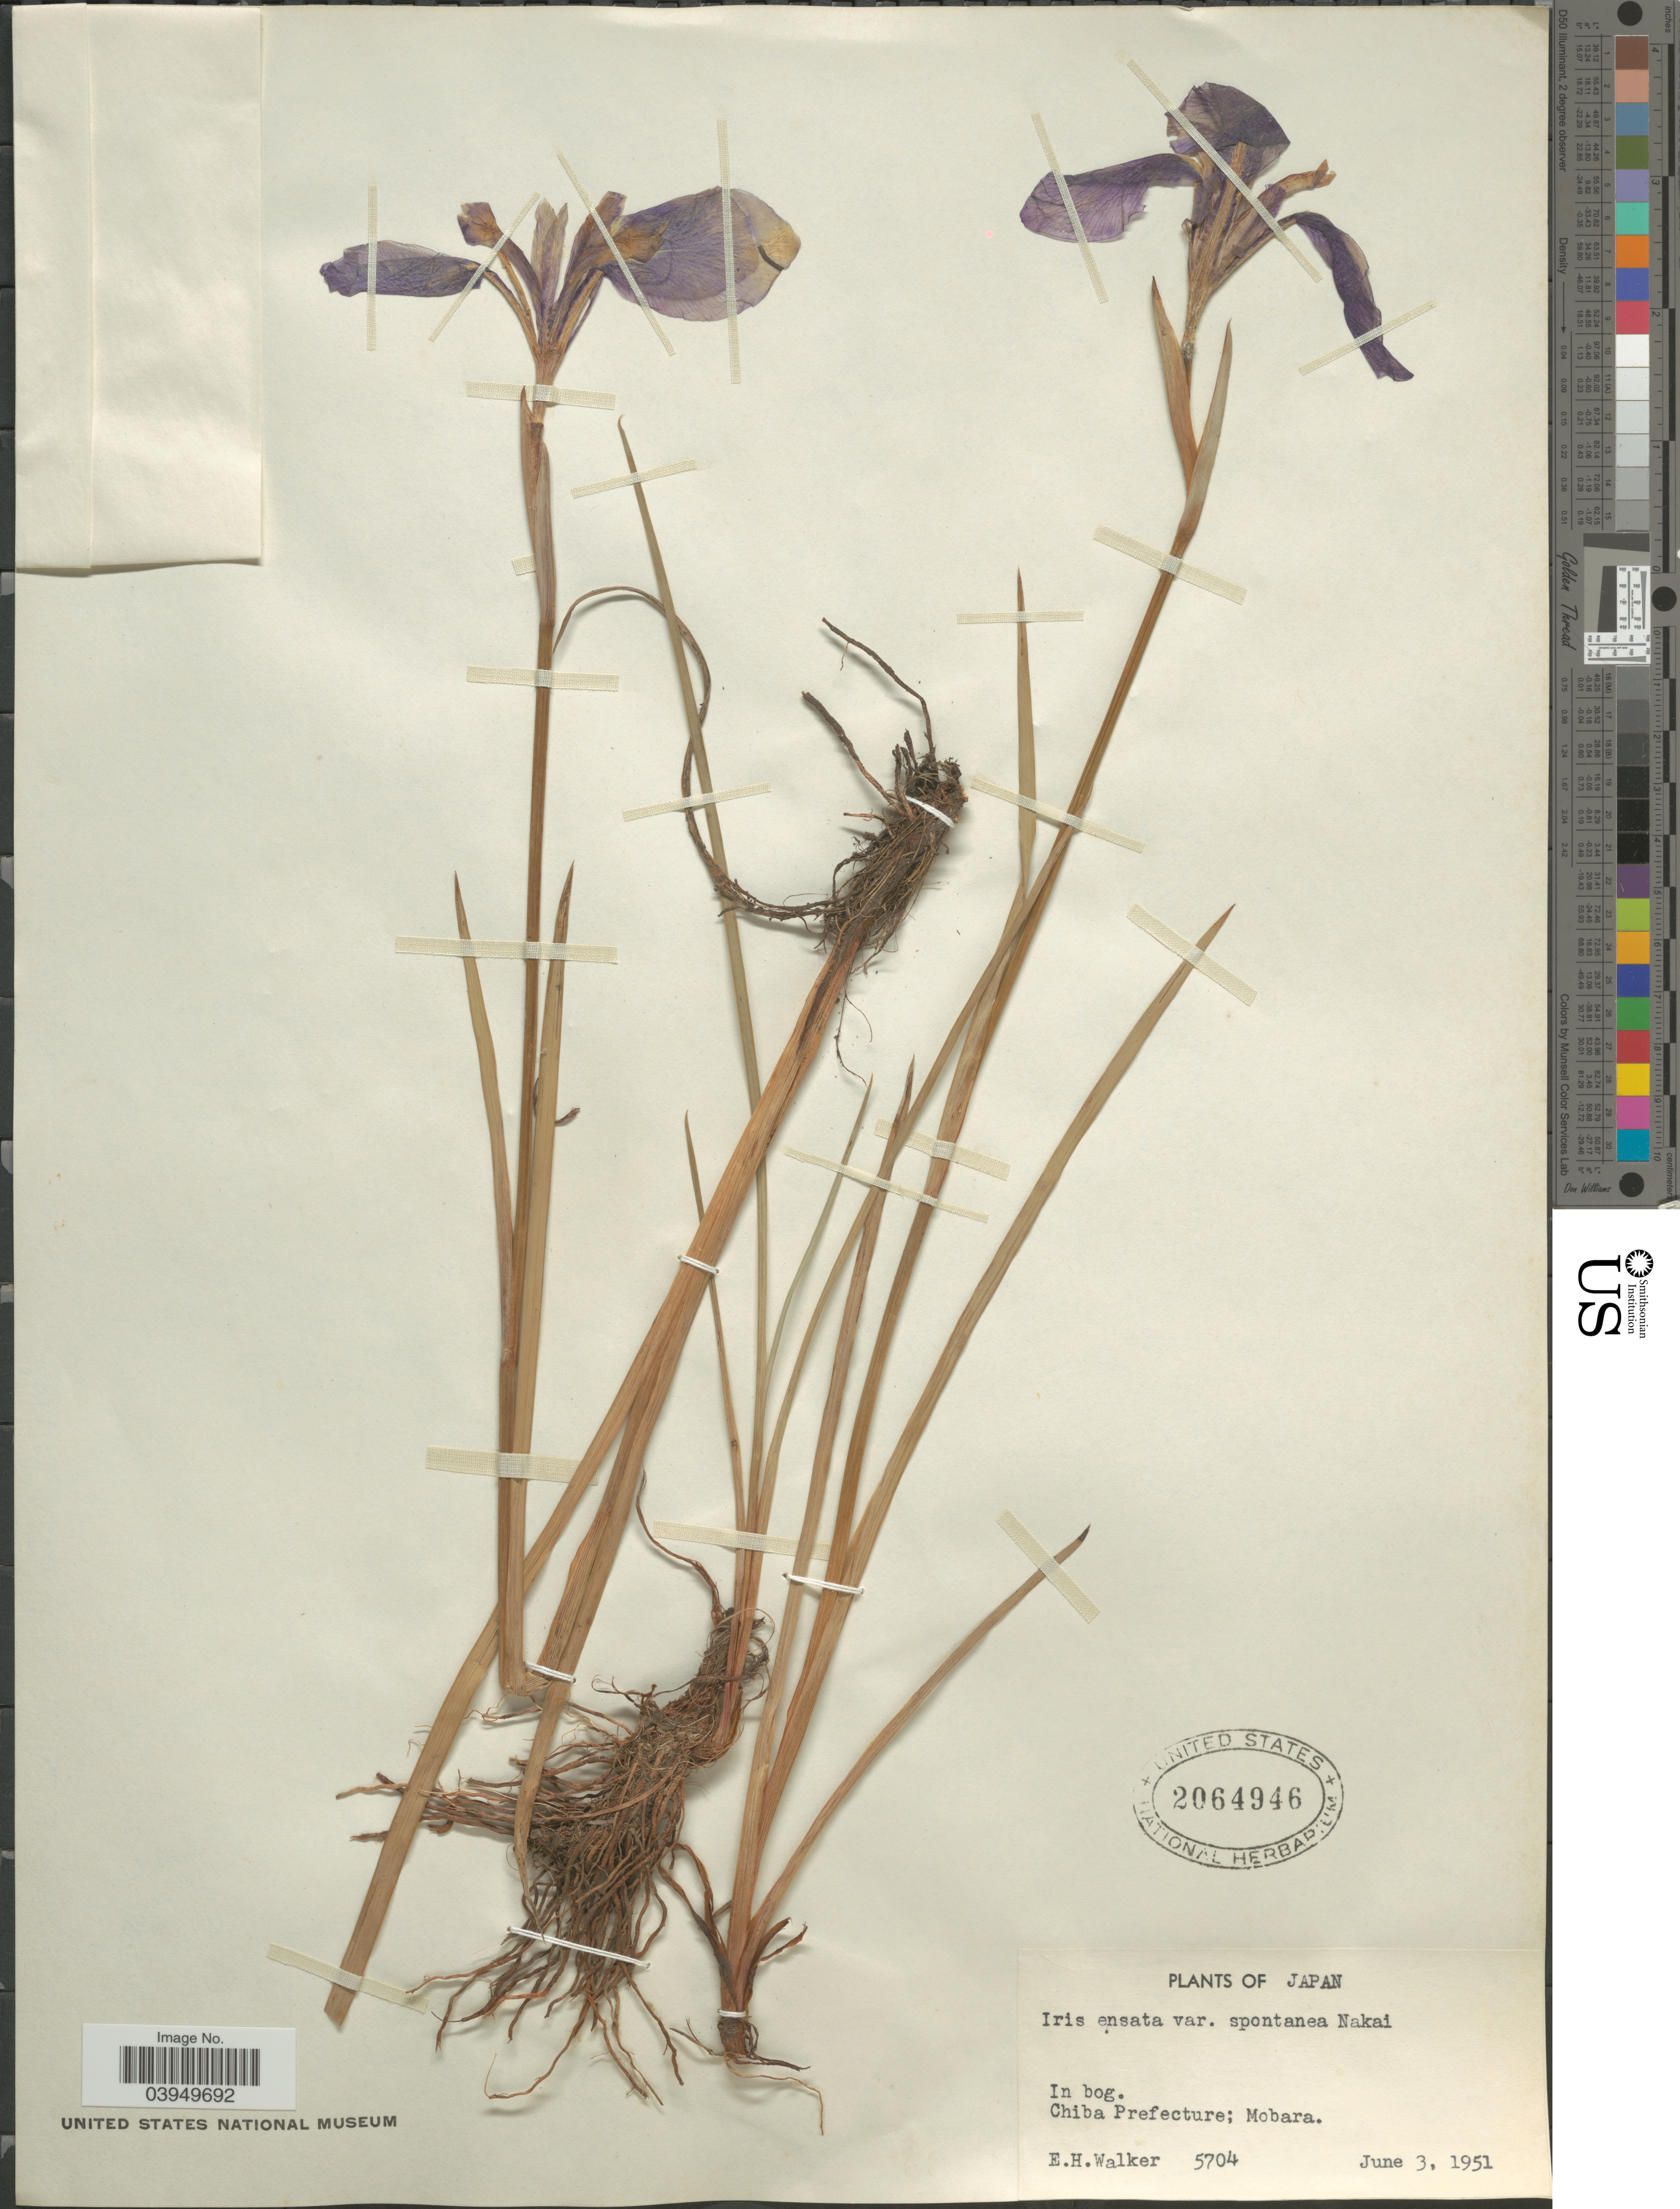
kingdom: Plantae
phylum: Tracheophyta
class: Liliopsida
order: Asparagales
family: Iridaceae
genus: Iris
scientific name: Iris ensata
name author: Thunb.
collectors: E. H. Walker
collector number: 5704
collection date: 1951-06-03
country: Japan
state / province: Tiba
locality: Chiba Prefecture; Mobara.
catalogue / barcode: US 2064946